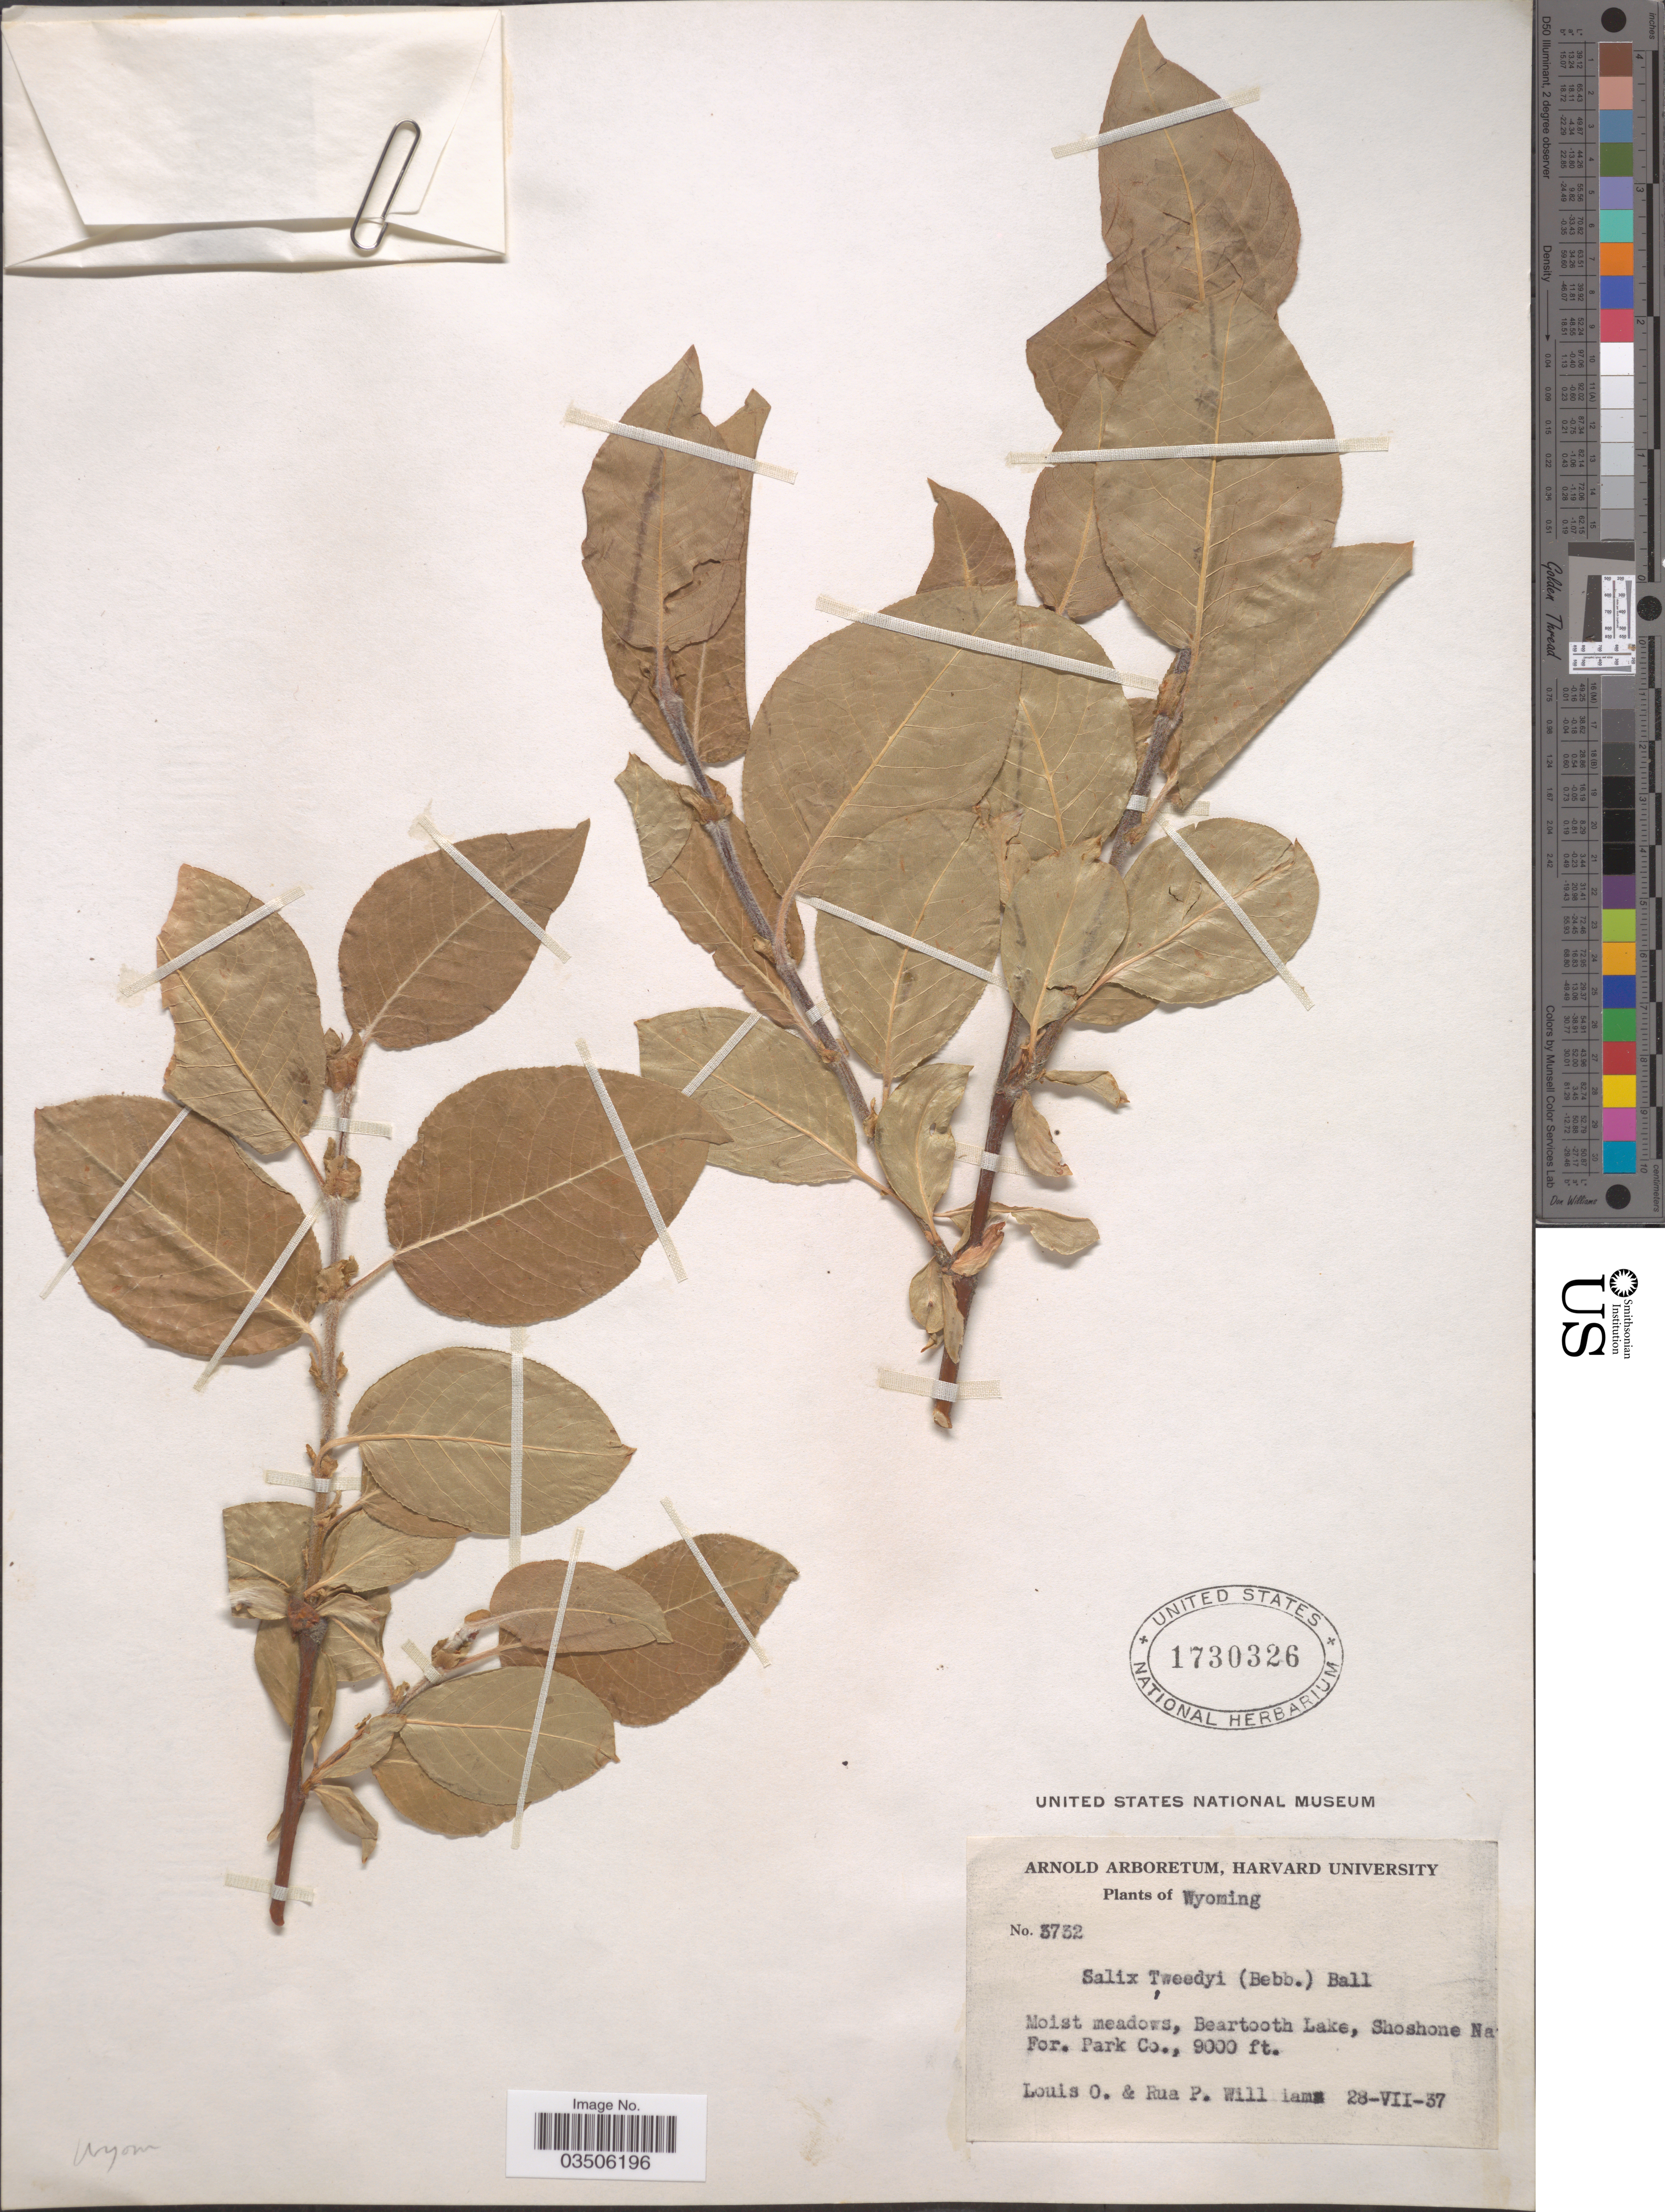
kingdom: Plantae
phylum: Tracheophyta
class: Magnoliopsida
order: Malpighiales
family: Salicaceae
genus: Salix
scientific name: Salix tweedyi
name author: (Bebb) C.R. Ball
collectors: L. O. Williams & R. P. Williams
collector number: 3732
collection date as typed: Transcribed d/m/y: 28/7/37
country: United States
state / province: Wyoming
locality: Beartooth Lake, Shoshone Na. For. Park Co.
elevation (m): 2743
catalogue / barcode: US 1730326